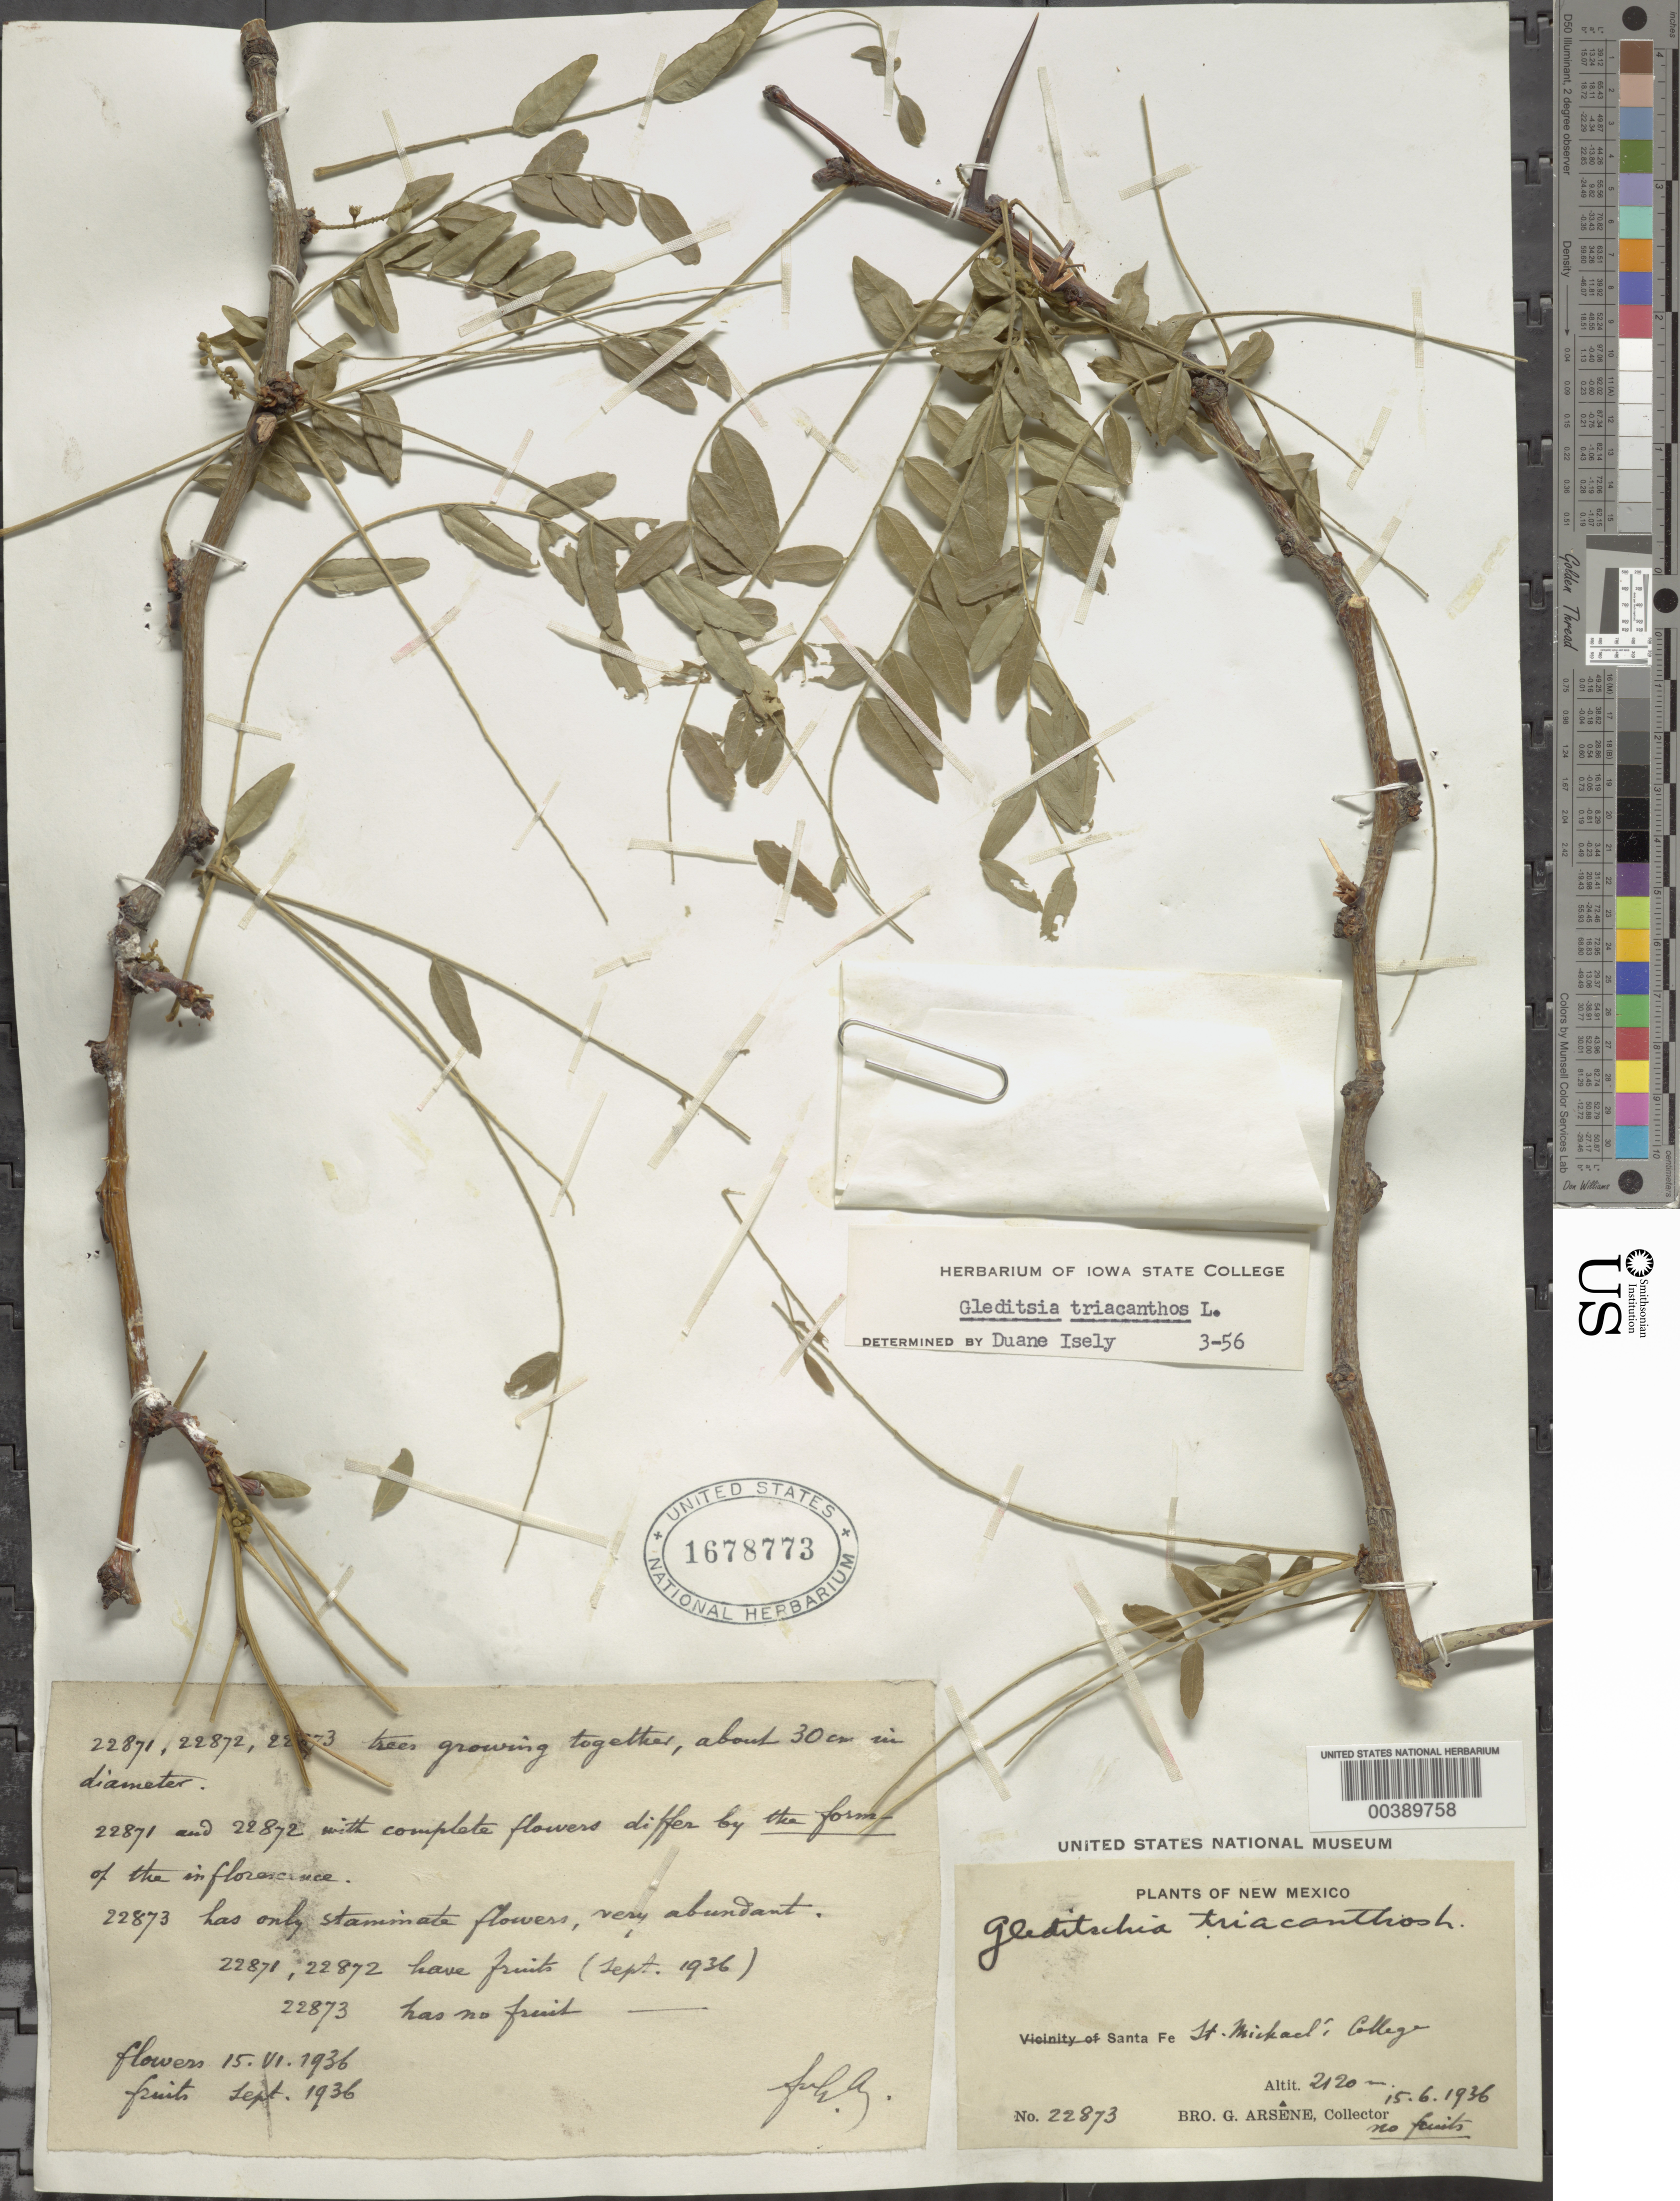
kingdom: Plantae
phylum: Tracheophyta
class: Magnoliopsida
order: Fabales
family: Fabaceae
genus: Gleditsia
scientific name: Gleditsia triacanthos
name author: L.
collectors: Bro. G. Arsène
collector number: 22873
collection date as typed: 15 Jun 1936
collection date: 1936-06-15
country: United States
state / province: New Mexico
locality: Santa fe; st. michael: college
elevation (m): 2120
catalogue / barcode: US 1678773